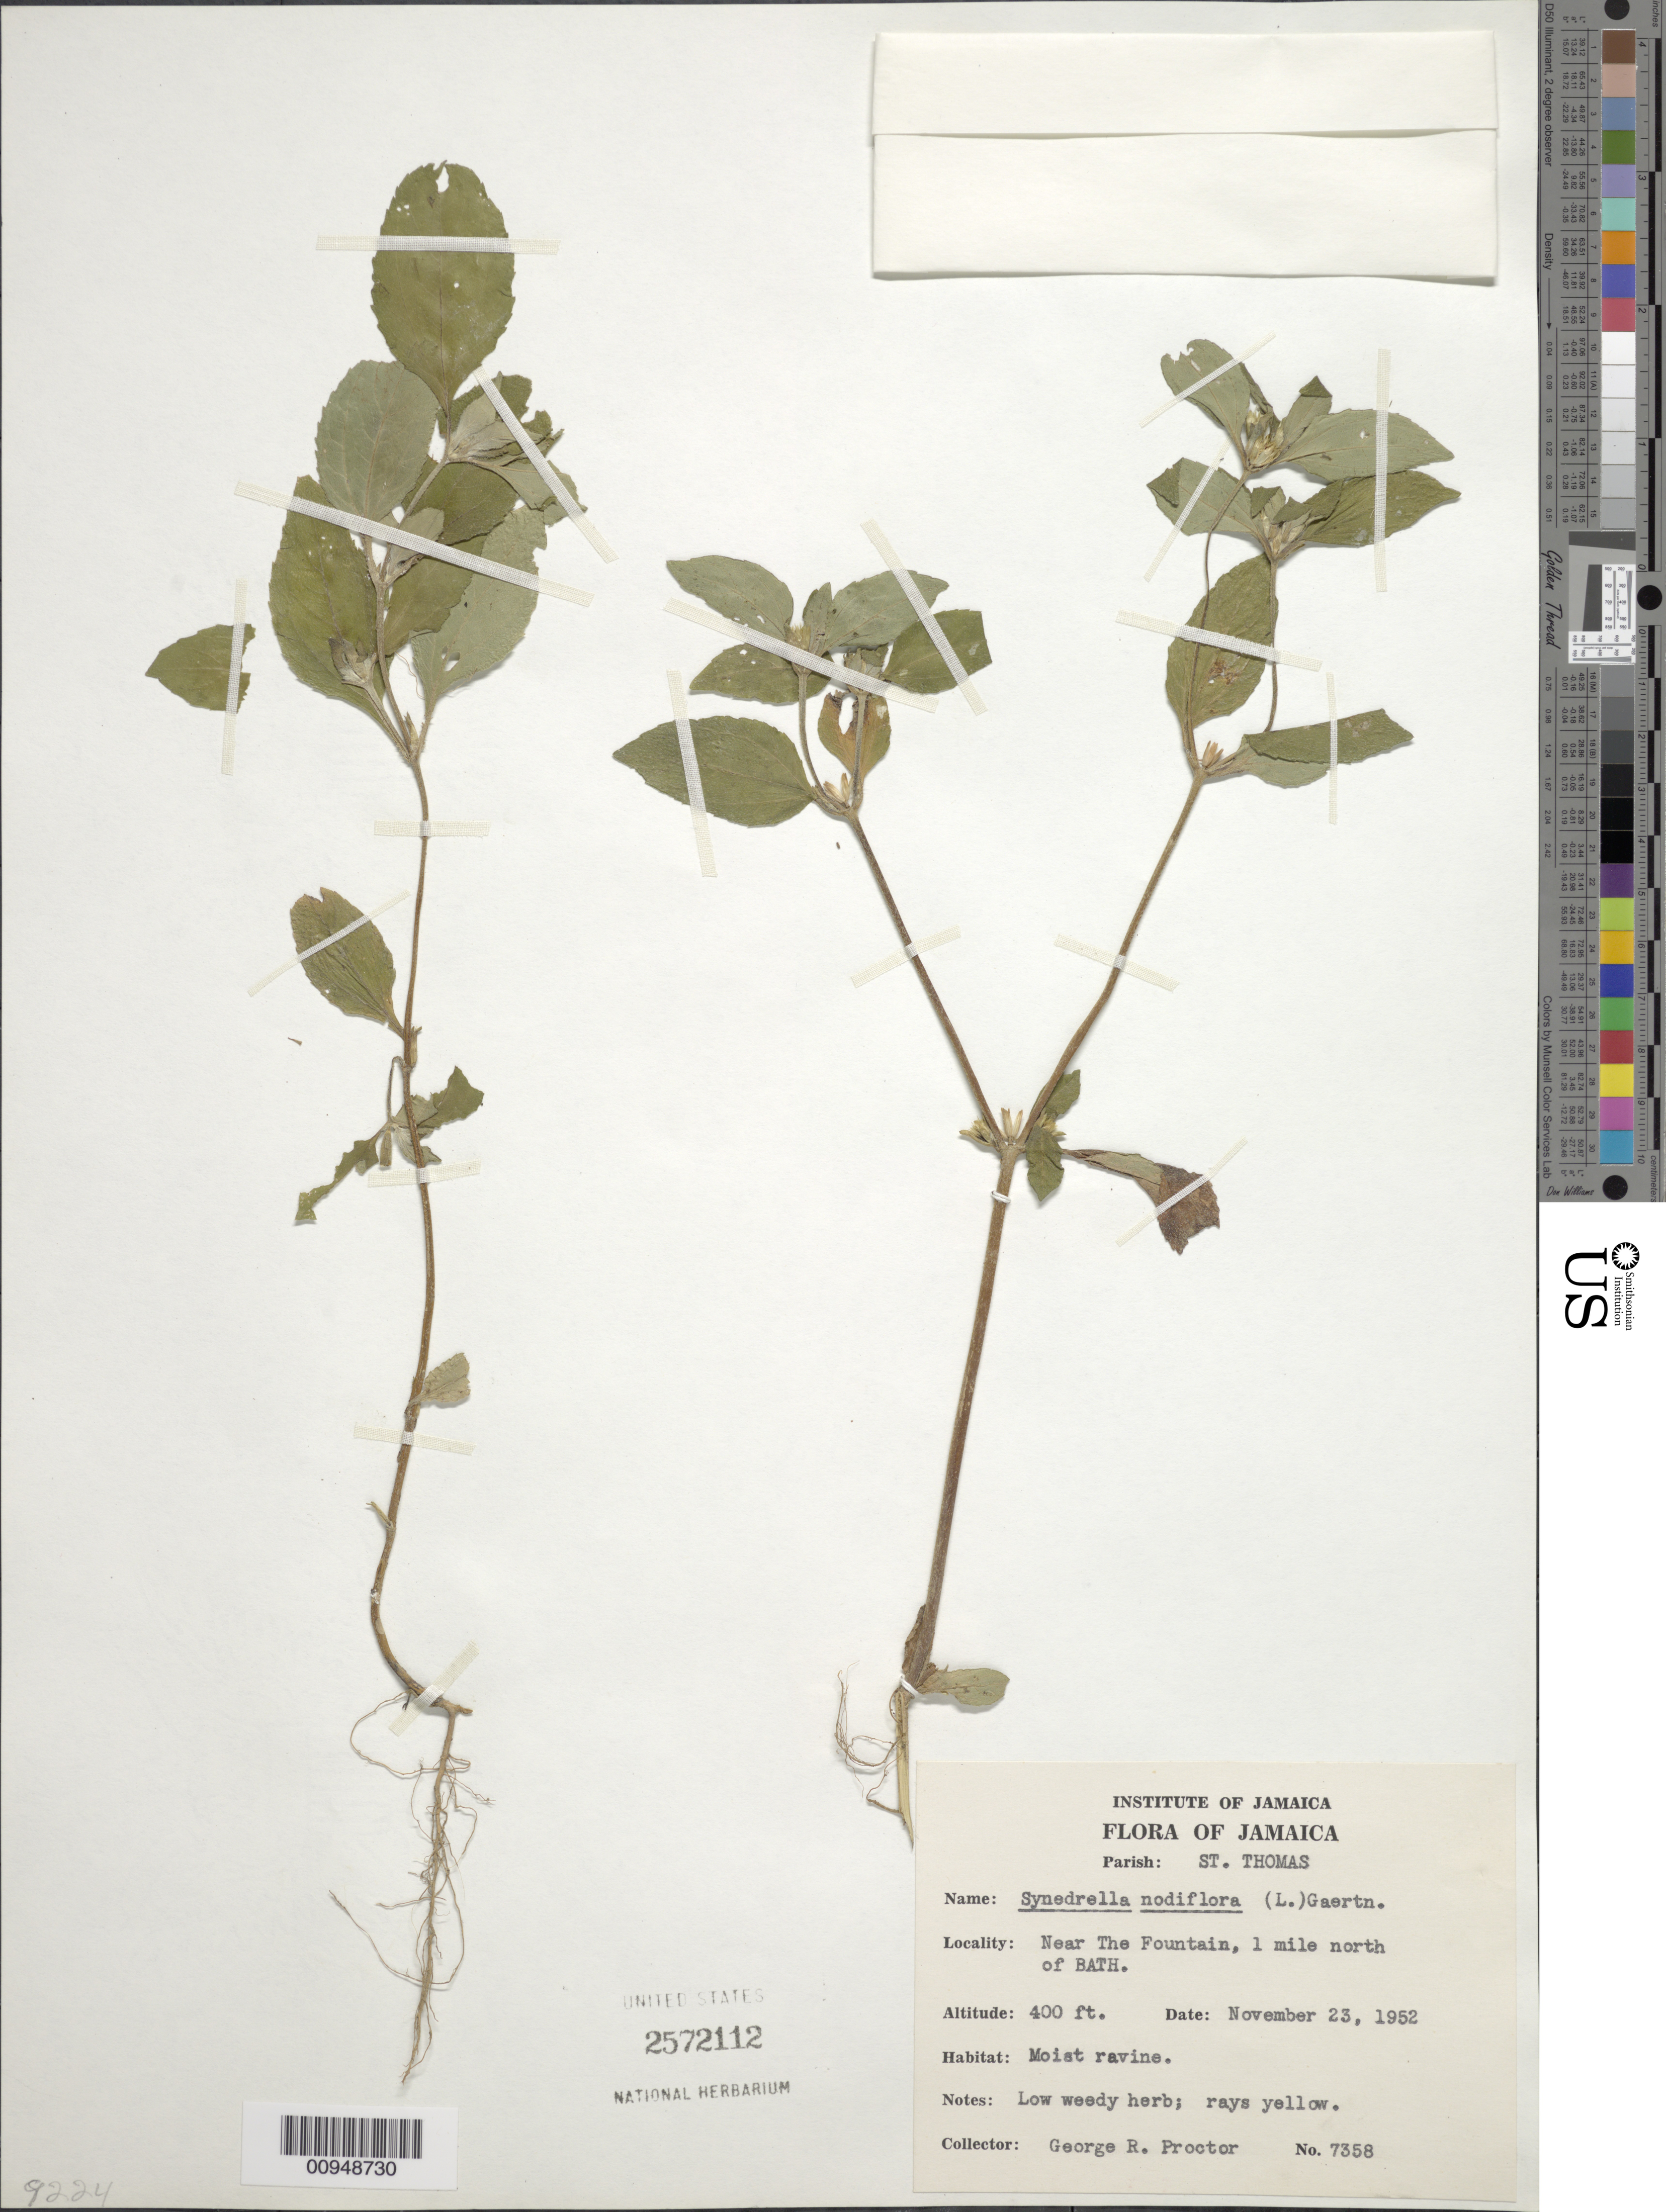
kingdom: Plantae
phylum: Tracheophyta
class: Magnoliopsida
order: Asterales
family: Asteraceae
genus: Synedrella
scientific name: Synedrella nodiflora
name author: (L.) Gaertn.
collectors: G. R. Proctor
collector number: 7358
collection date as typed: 23 Nov 1952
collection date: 1952-11-23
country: Jamaica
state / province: Saint Thomas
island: Jamaica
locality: Near The Fountain, 1 mile N of Bath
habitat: Moist ravine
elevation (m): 122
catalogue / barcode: US 2572112